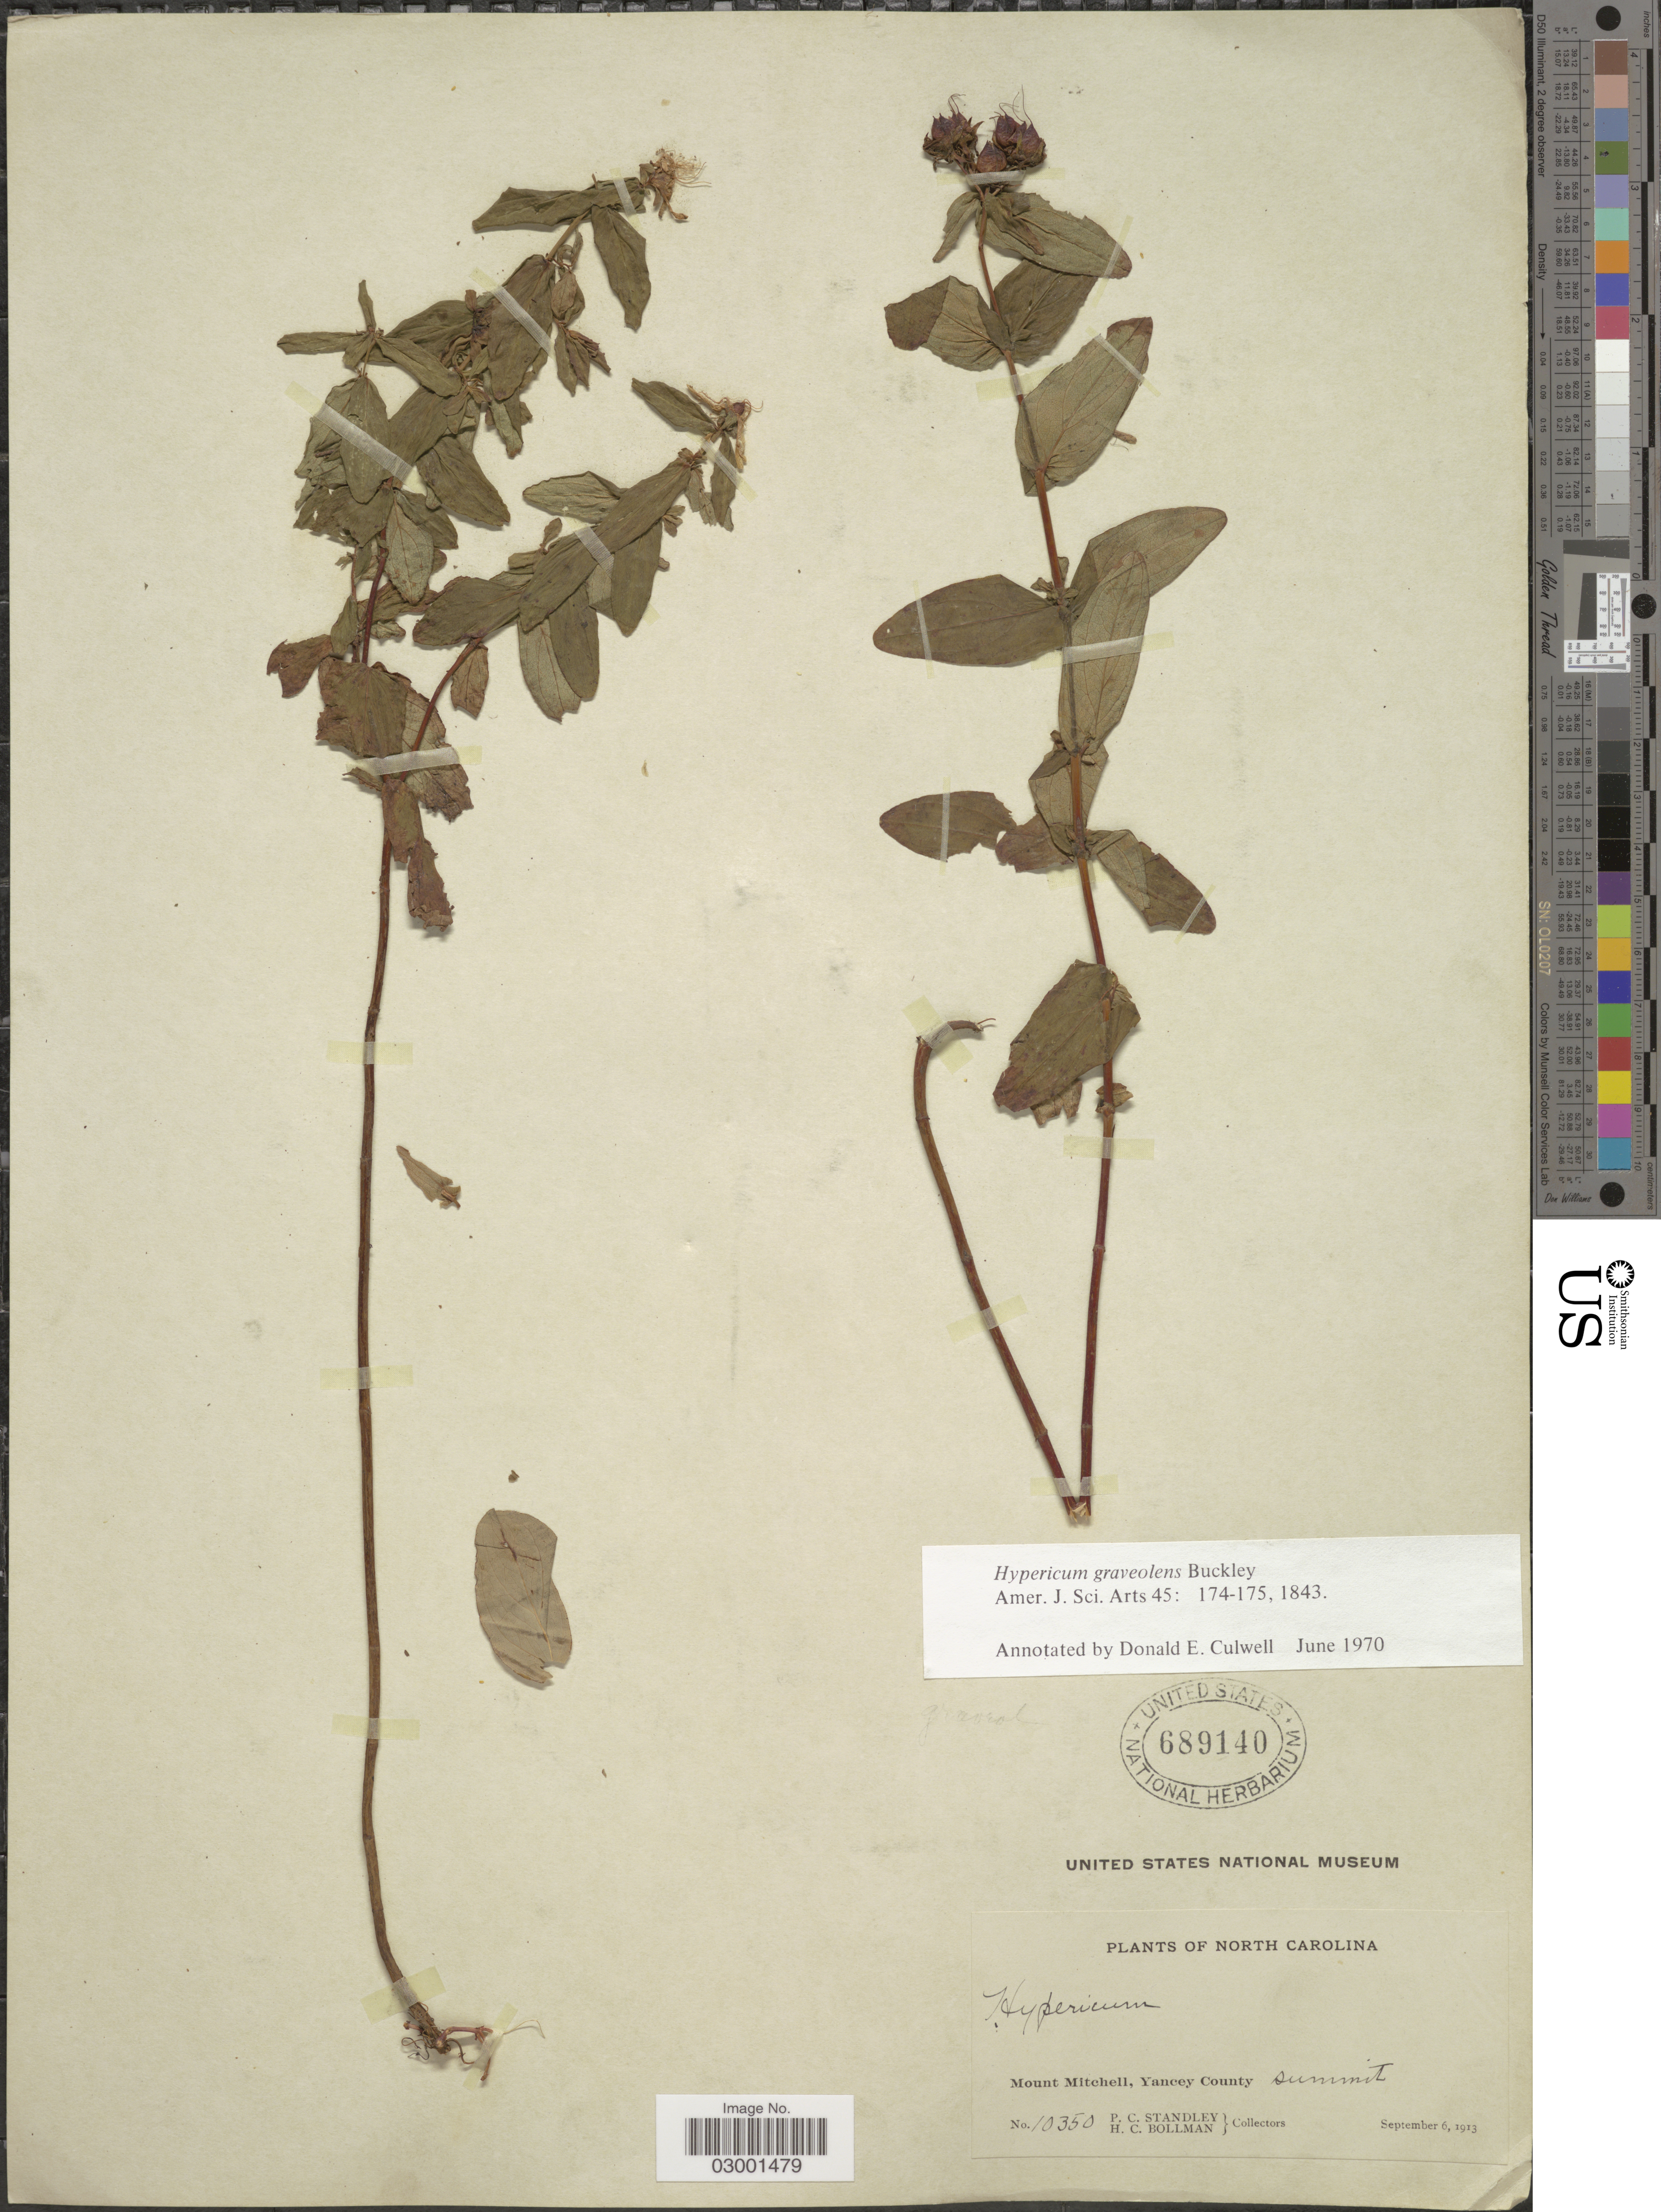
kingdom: Plantae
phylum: Tracheophyta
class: Magnoliopsida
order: Malpighiales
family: Hypericaceae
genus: Hypericum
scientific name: Hypericum graveolens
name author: Buckley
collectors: P. C. Standley & H. C. Bollman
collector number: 10350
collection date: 1913-09-06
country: United States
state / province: North Carolina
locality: Mount Mitchell, Yancey County, summit.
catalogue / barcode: US 689140